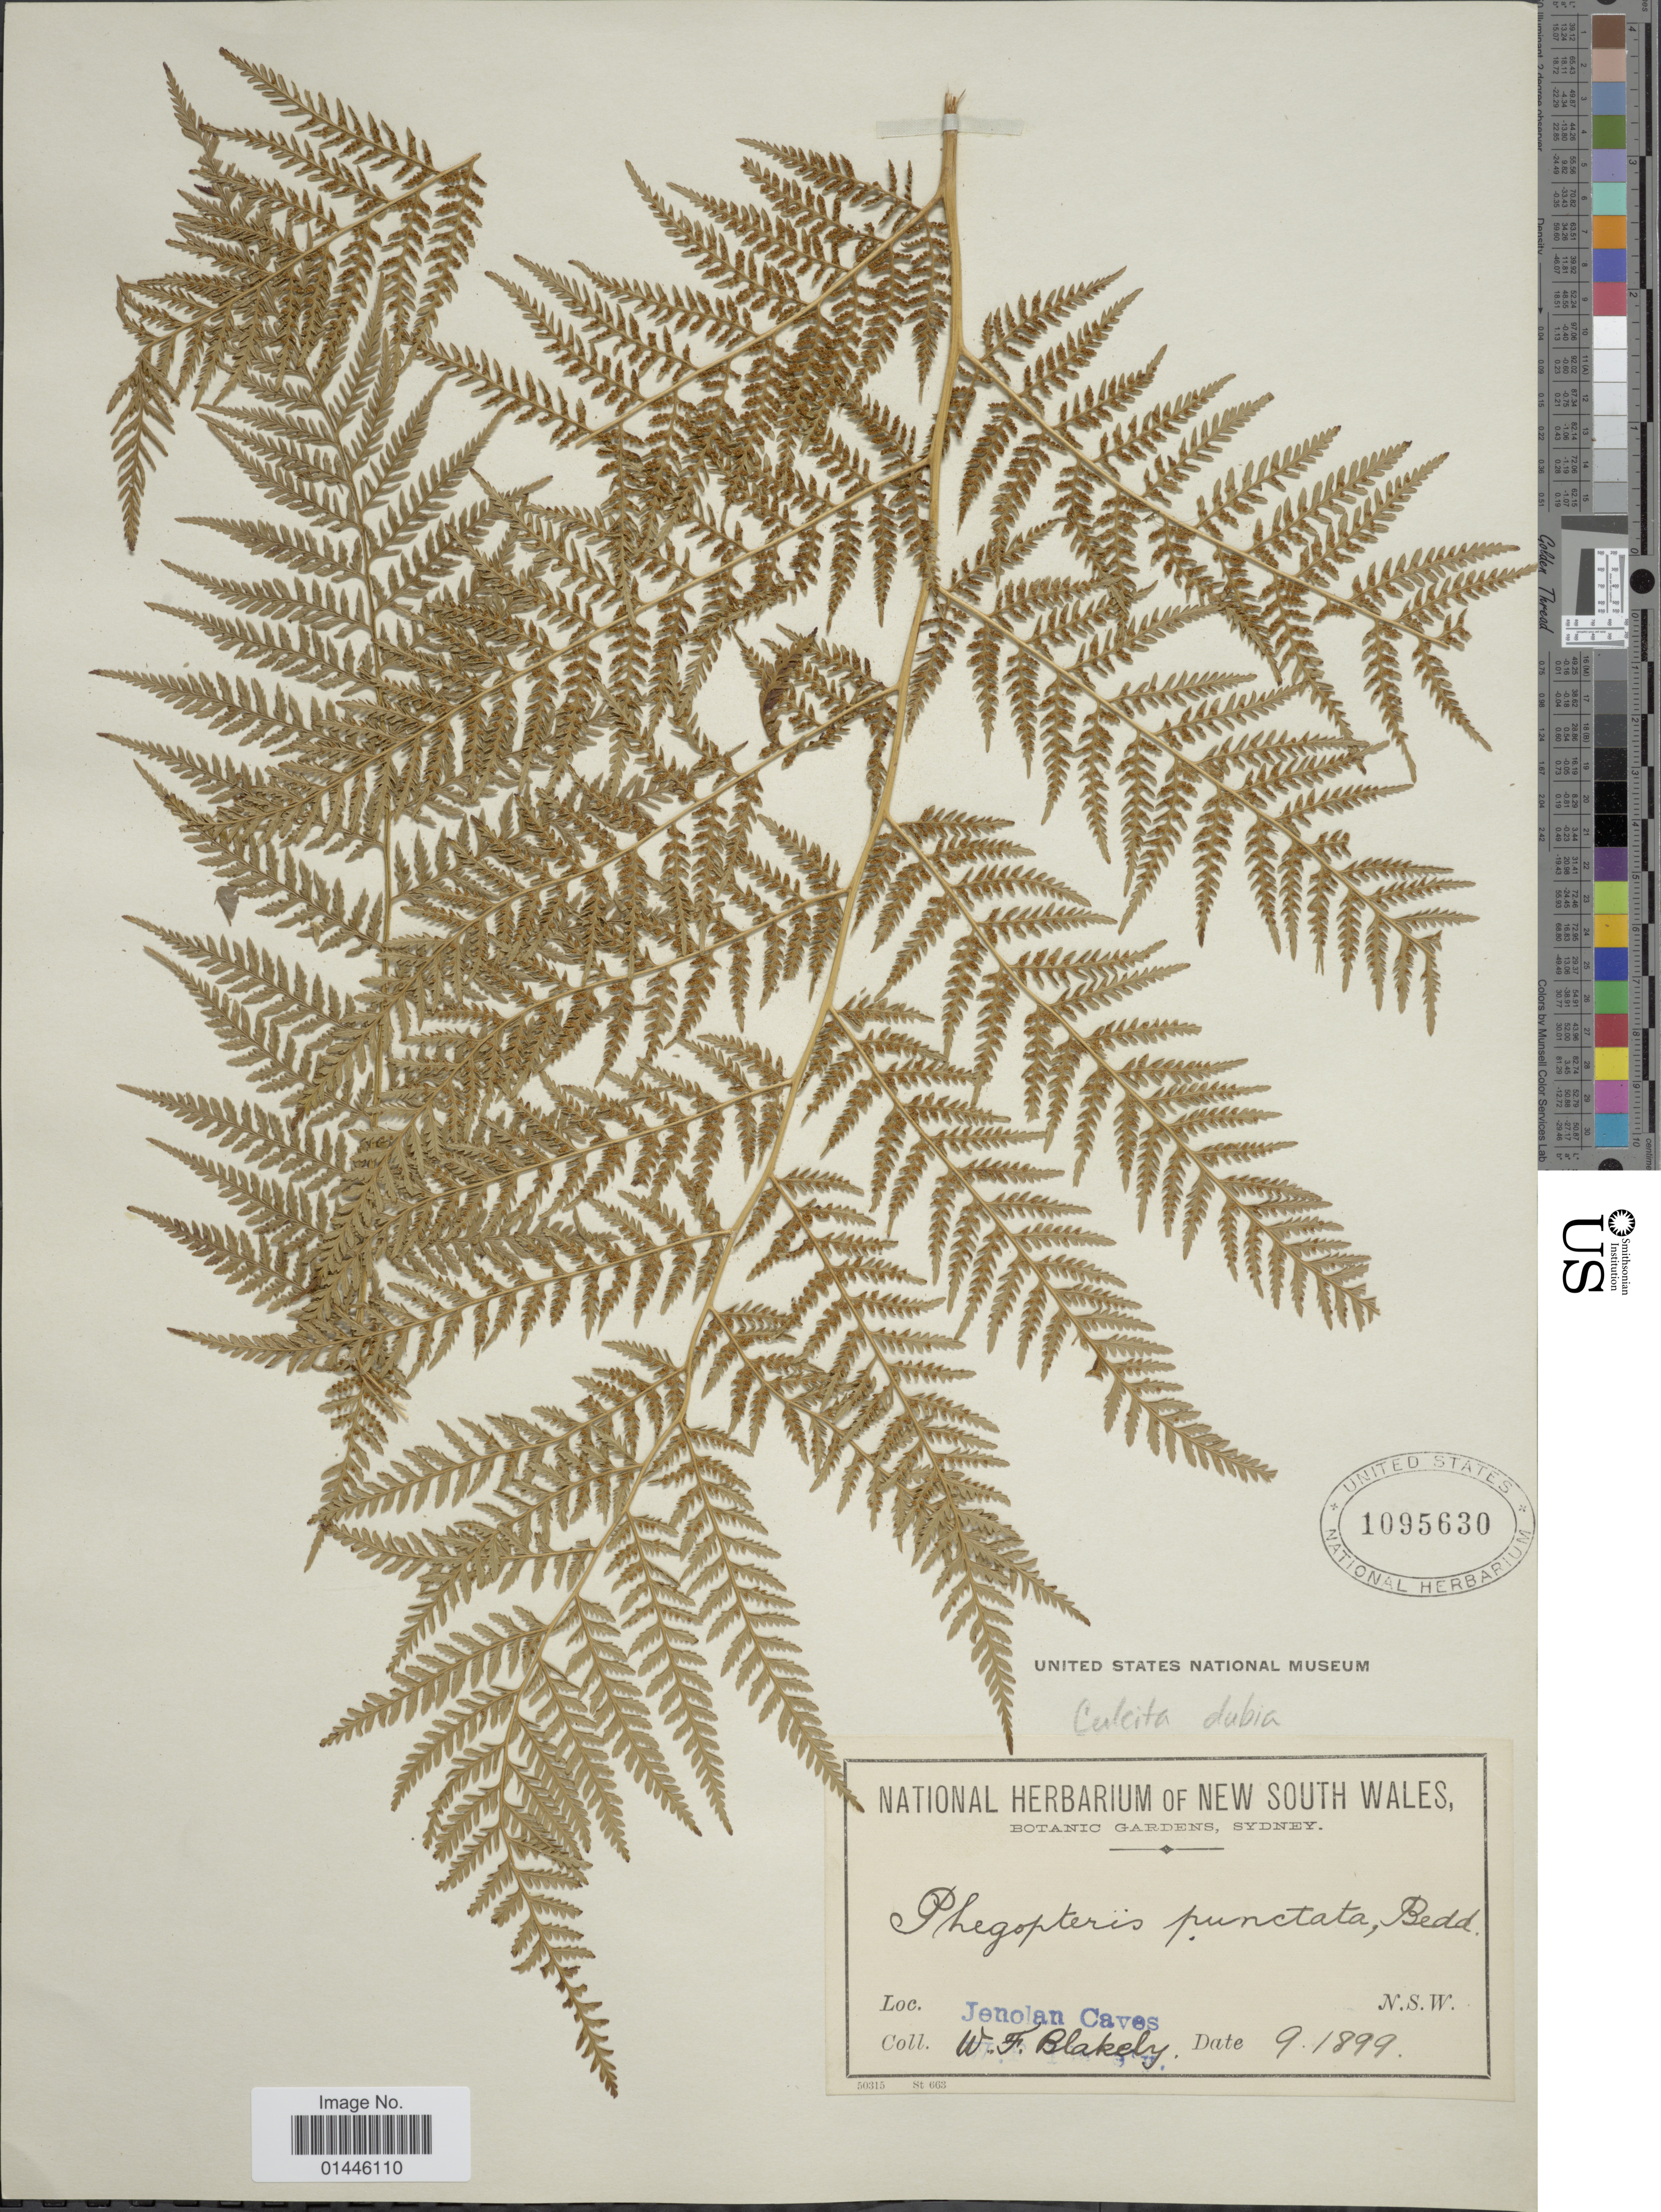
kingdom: Plantae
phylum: Tracheophyta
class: Polypodiopsida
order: Cyatheales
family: Dicksoniaceae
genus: Calochlaena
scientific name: Calochlaena dubia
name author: (R. Br.) M.D. Turner & R.A. White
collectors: W. Blakeley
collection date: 1899-09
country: Australia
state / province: New South Wales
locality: Jenolan Caves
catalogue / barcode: US 1095630